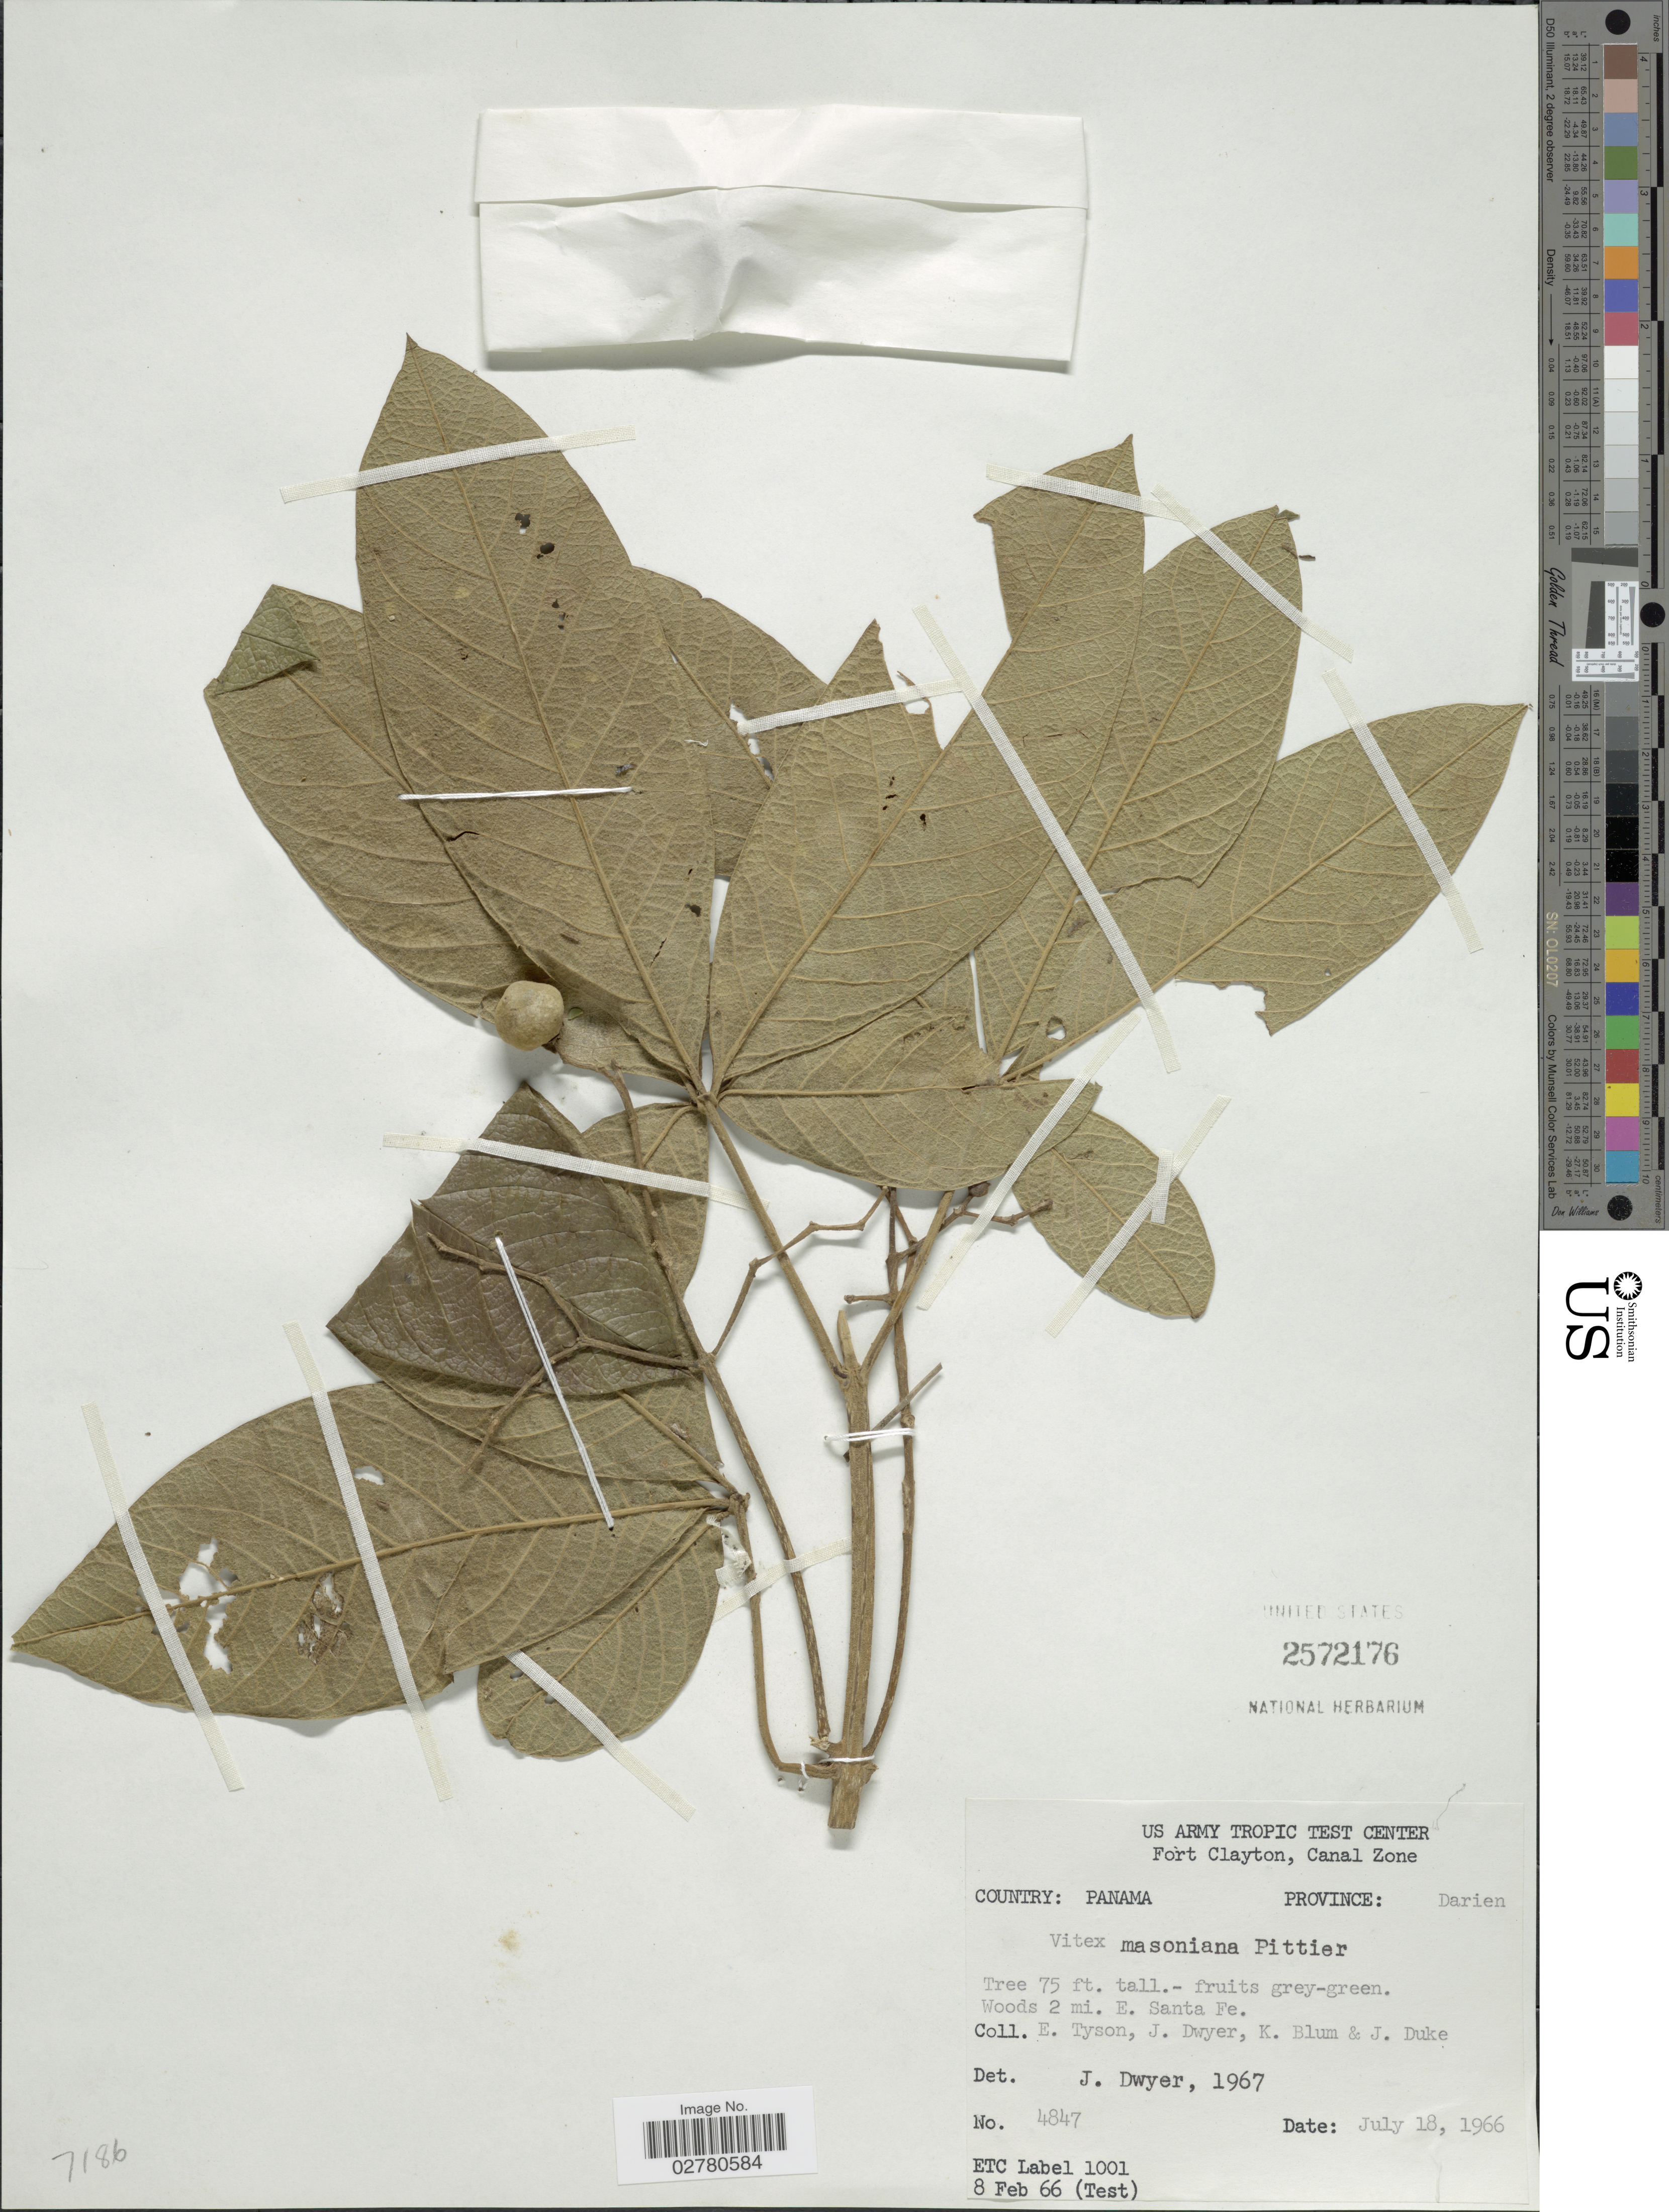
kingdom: Plantae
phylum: Tracheophyta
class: Magnoliopsida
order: Lamiales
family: Lamiaceae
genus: Vitex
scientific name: Vitex masoniana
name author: Pittier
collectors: E. Tyson, J. Dwyer, K. Blum & J. Duke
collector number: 4847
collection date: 1966-07-18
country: Panama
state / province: Darién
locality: Country Panama, Woods 2 mi. E. Santa Fe.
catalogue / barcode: US 2572176